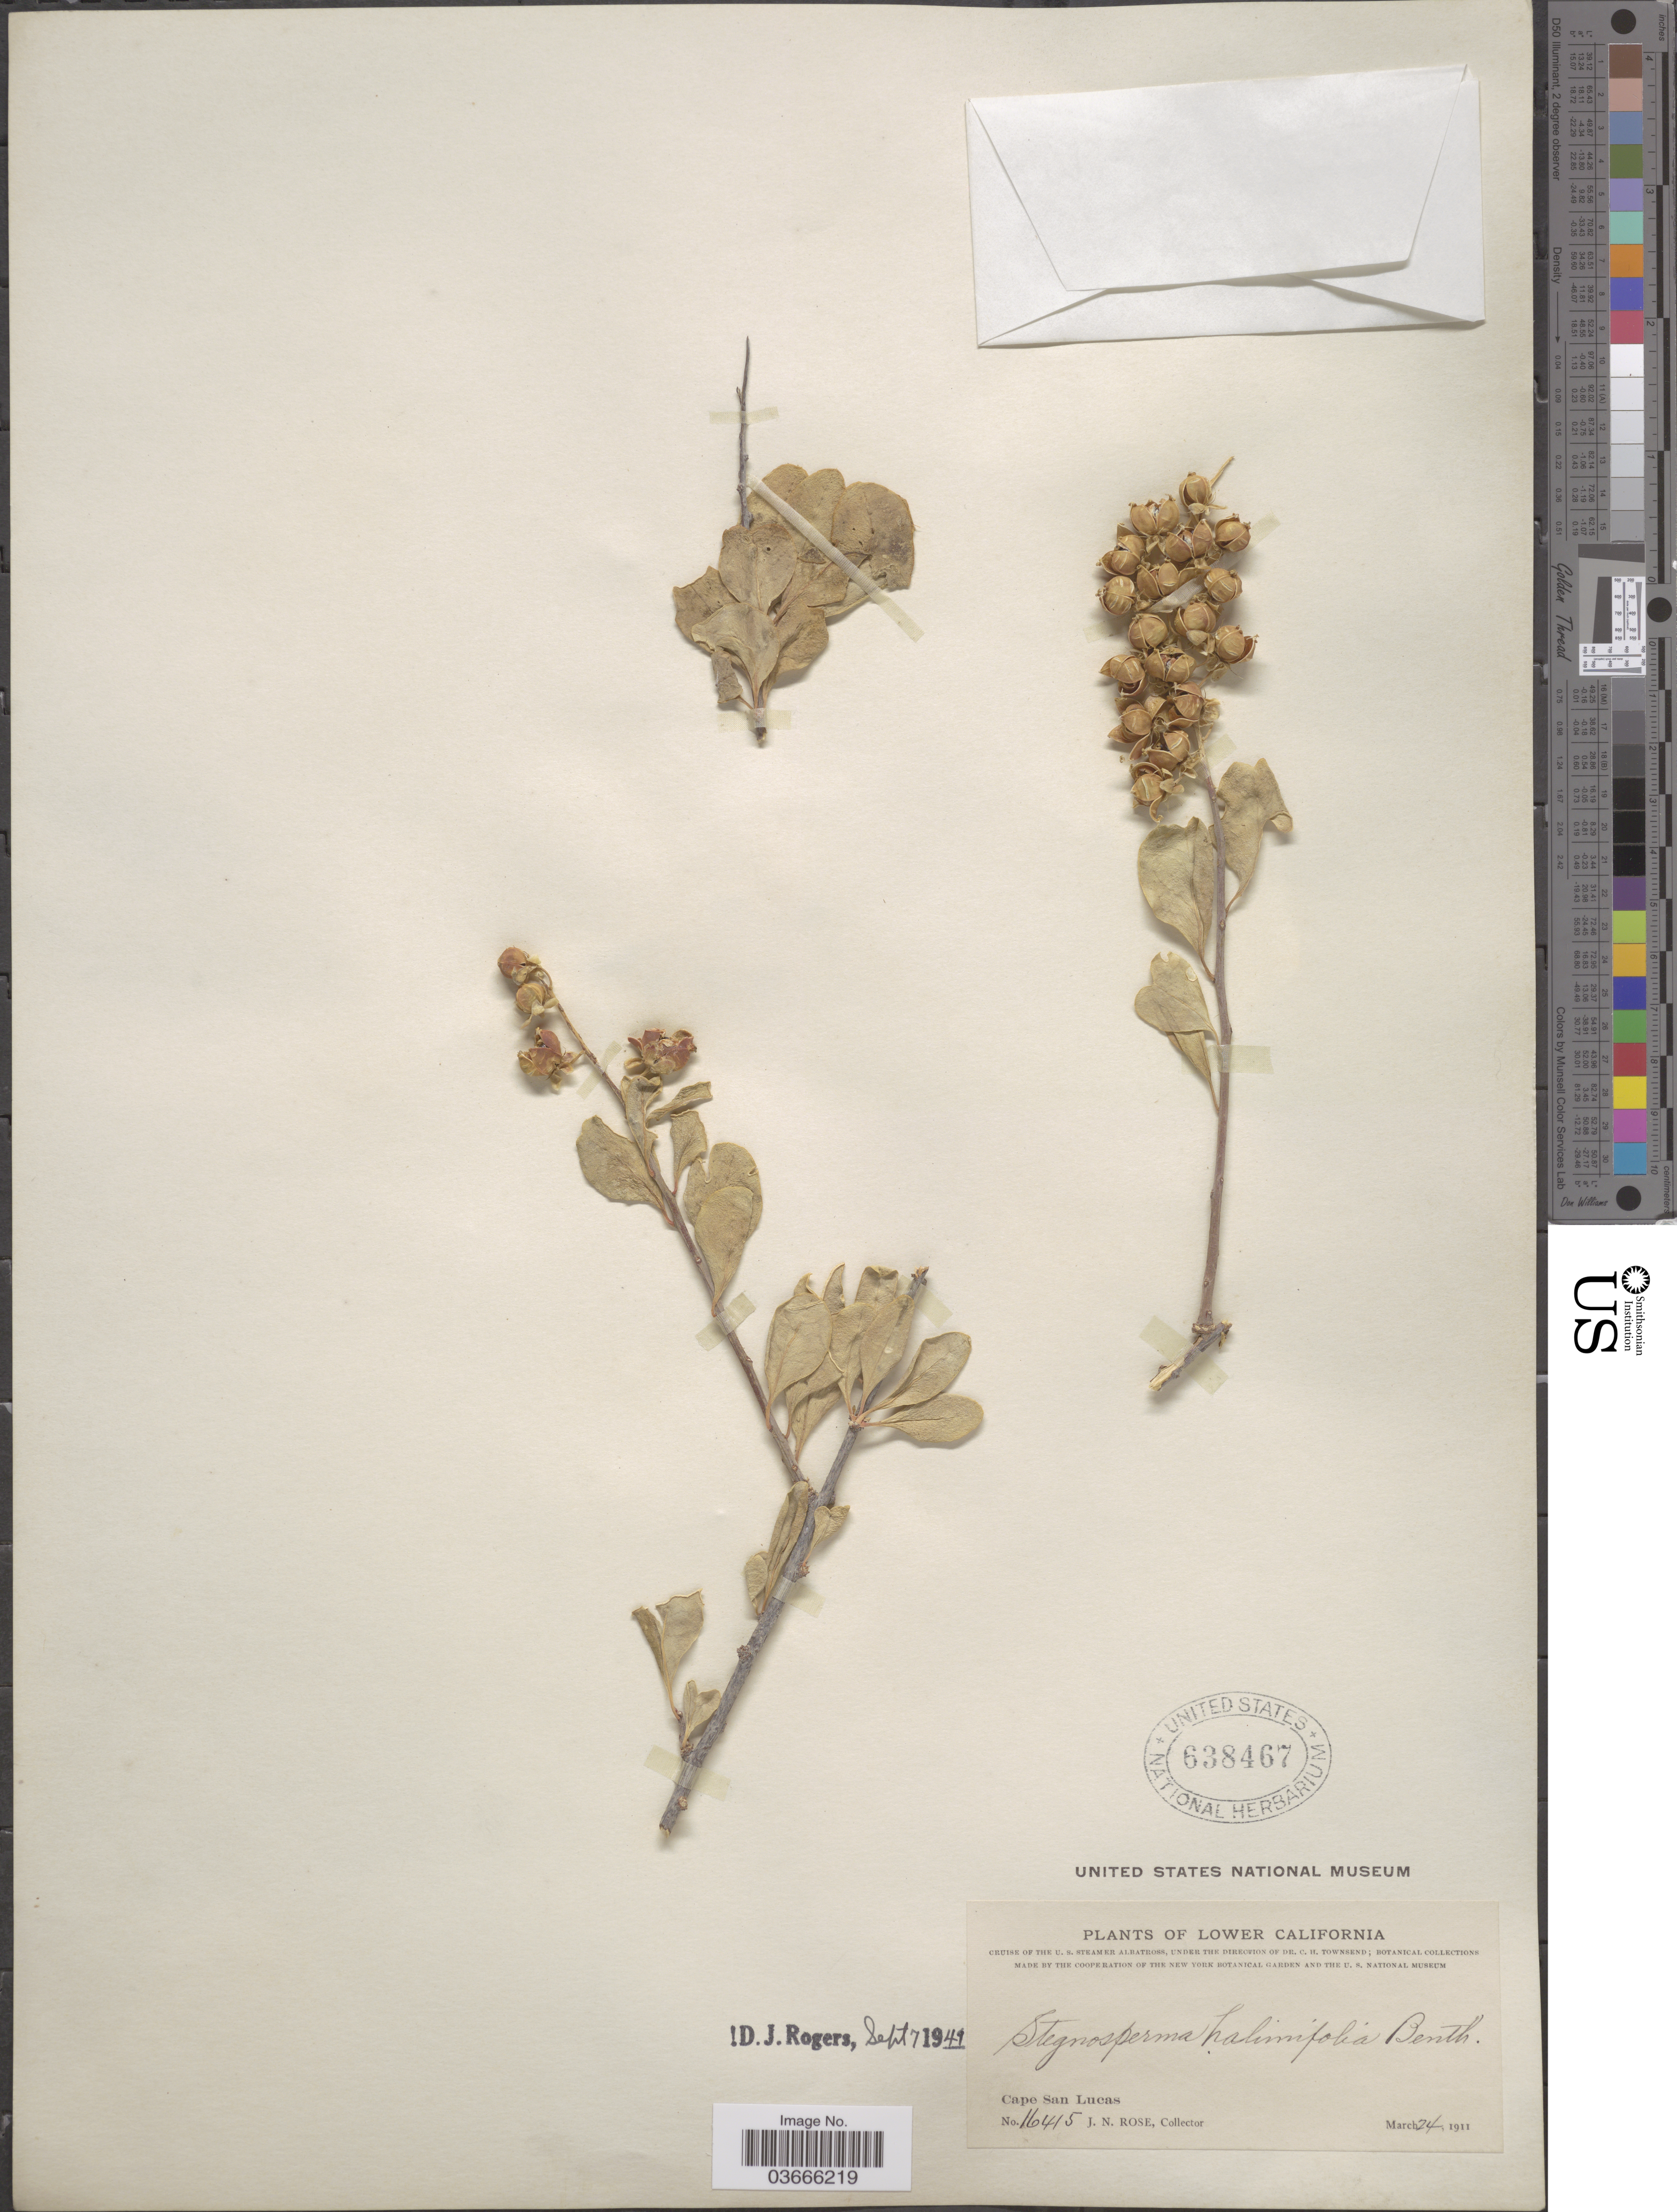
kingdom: Plantae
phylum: Tracheophyta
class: Magnoliopsida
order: Caryophyllales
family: Stegnospermataceae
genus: Stegnosperma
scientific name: Stegnosperma halimifolium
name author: Benth.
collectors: J. N. Rose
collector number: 16415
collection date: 1911-03-24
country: Mexico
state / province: Baja California Sur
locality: Lower California. Cape San Lucas.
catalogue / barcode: US 638467